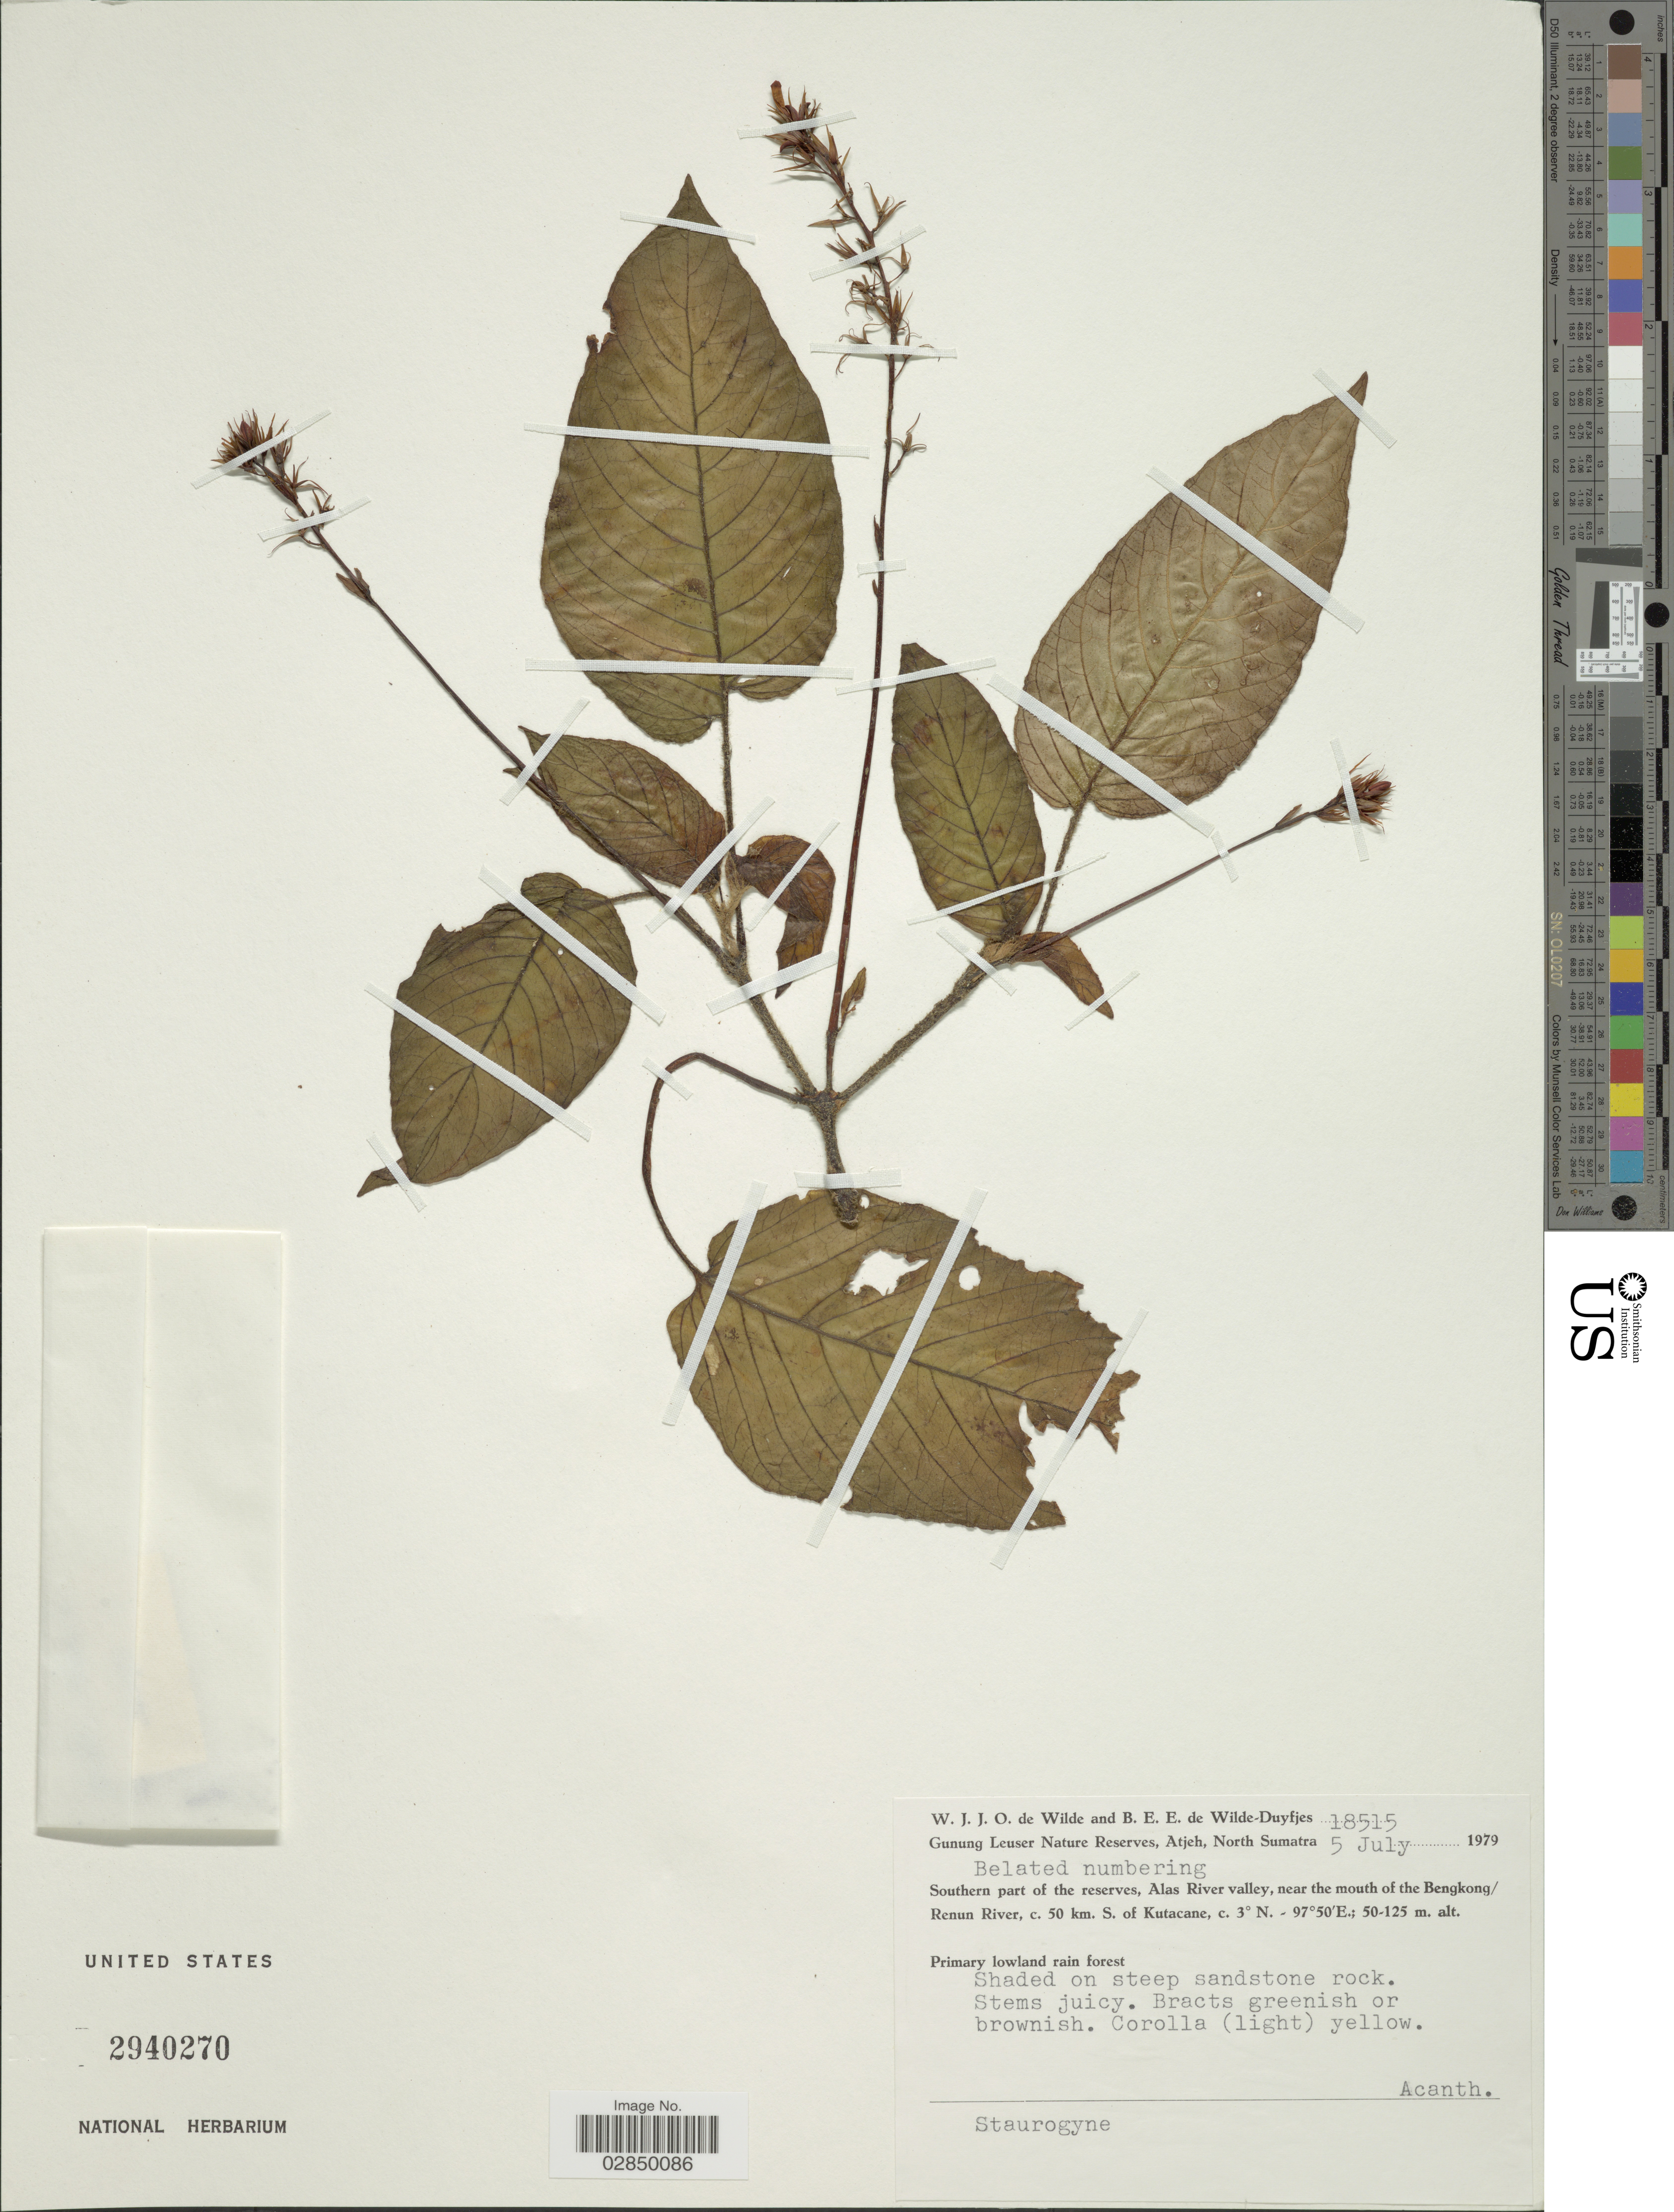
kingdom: Plantae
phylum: Tracheophyta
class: Magnoliopsida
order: Lamiales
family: Acanthaceae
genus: Staurogyne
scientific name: Staurogyne sp.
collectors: W. J. de Wilde & B. E. de Wilde-Duyfjes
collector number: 18515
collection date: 1979-07-05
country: Indonesia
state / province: Sumatra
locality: Gunung Leuser Nature Reserve, Atjeh, North Sumatra. Southern part of the reserves, Alas River valley, near the mouth of the Bengkong/ Renun River, c. 50 km. S. of Kutacane.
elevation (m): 50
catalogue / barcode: US 2940270